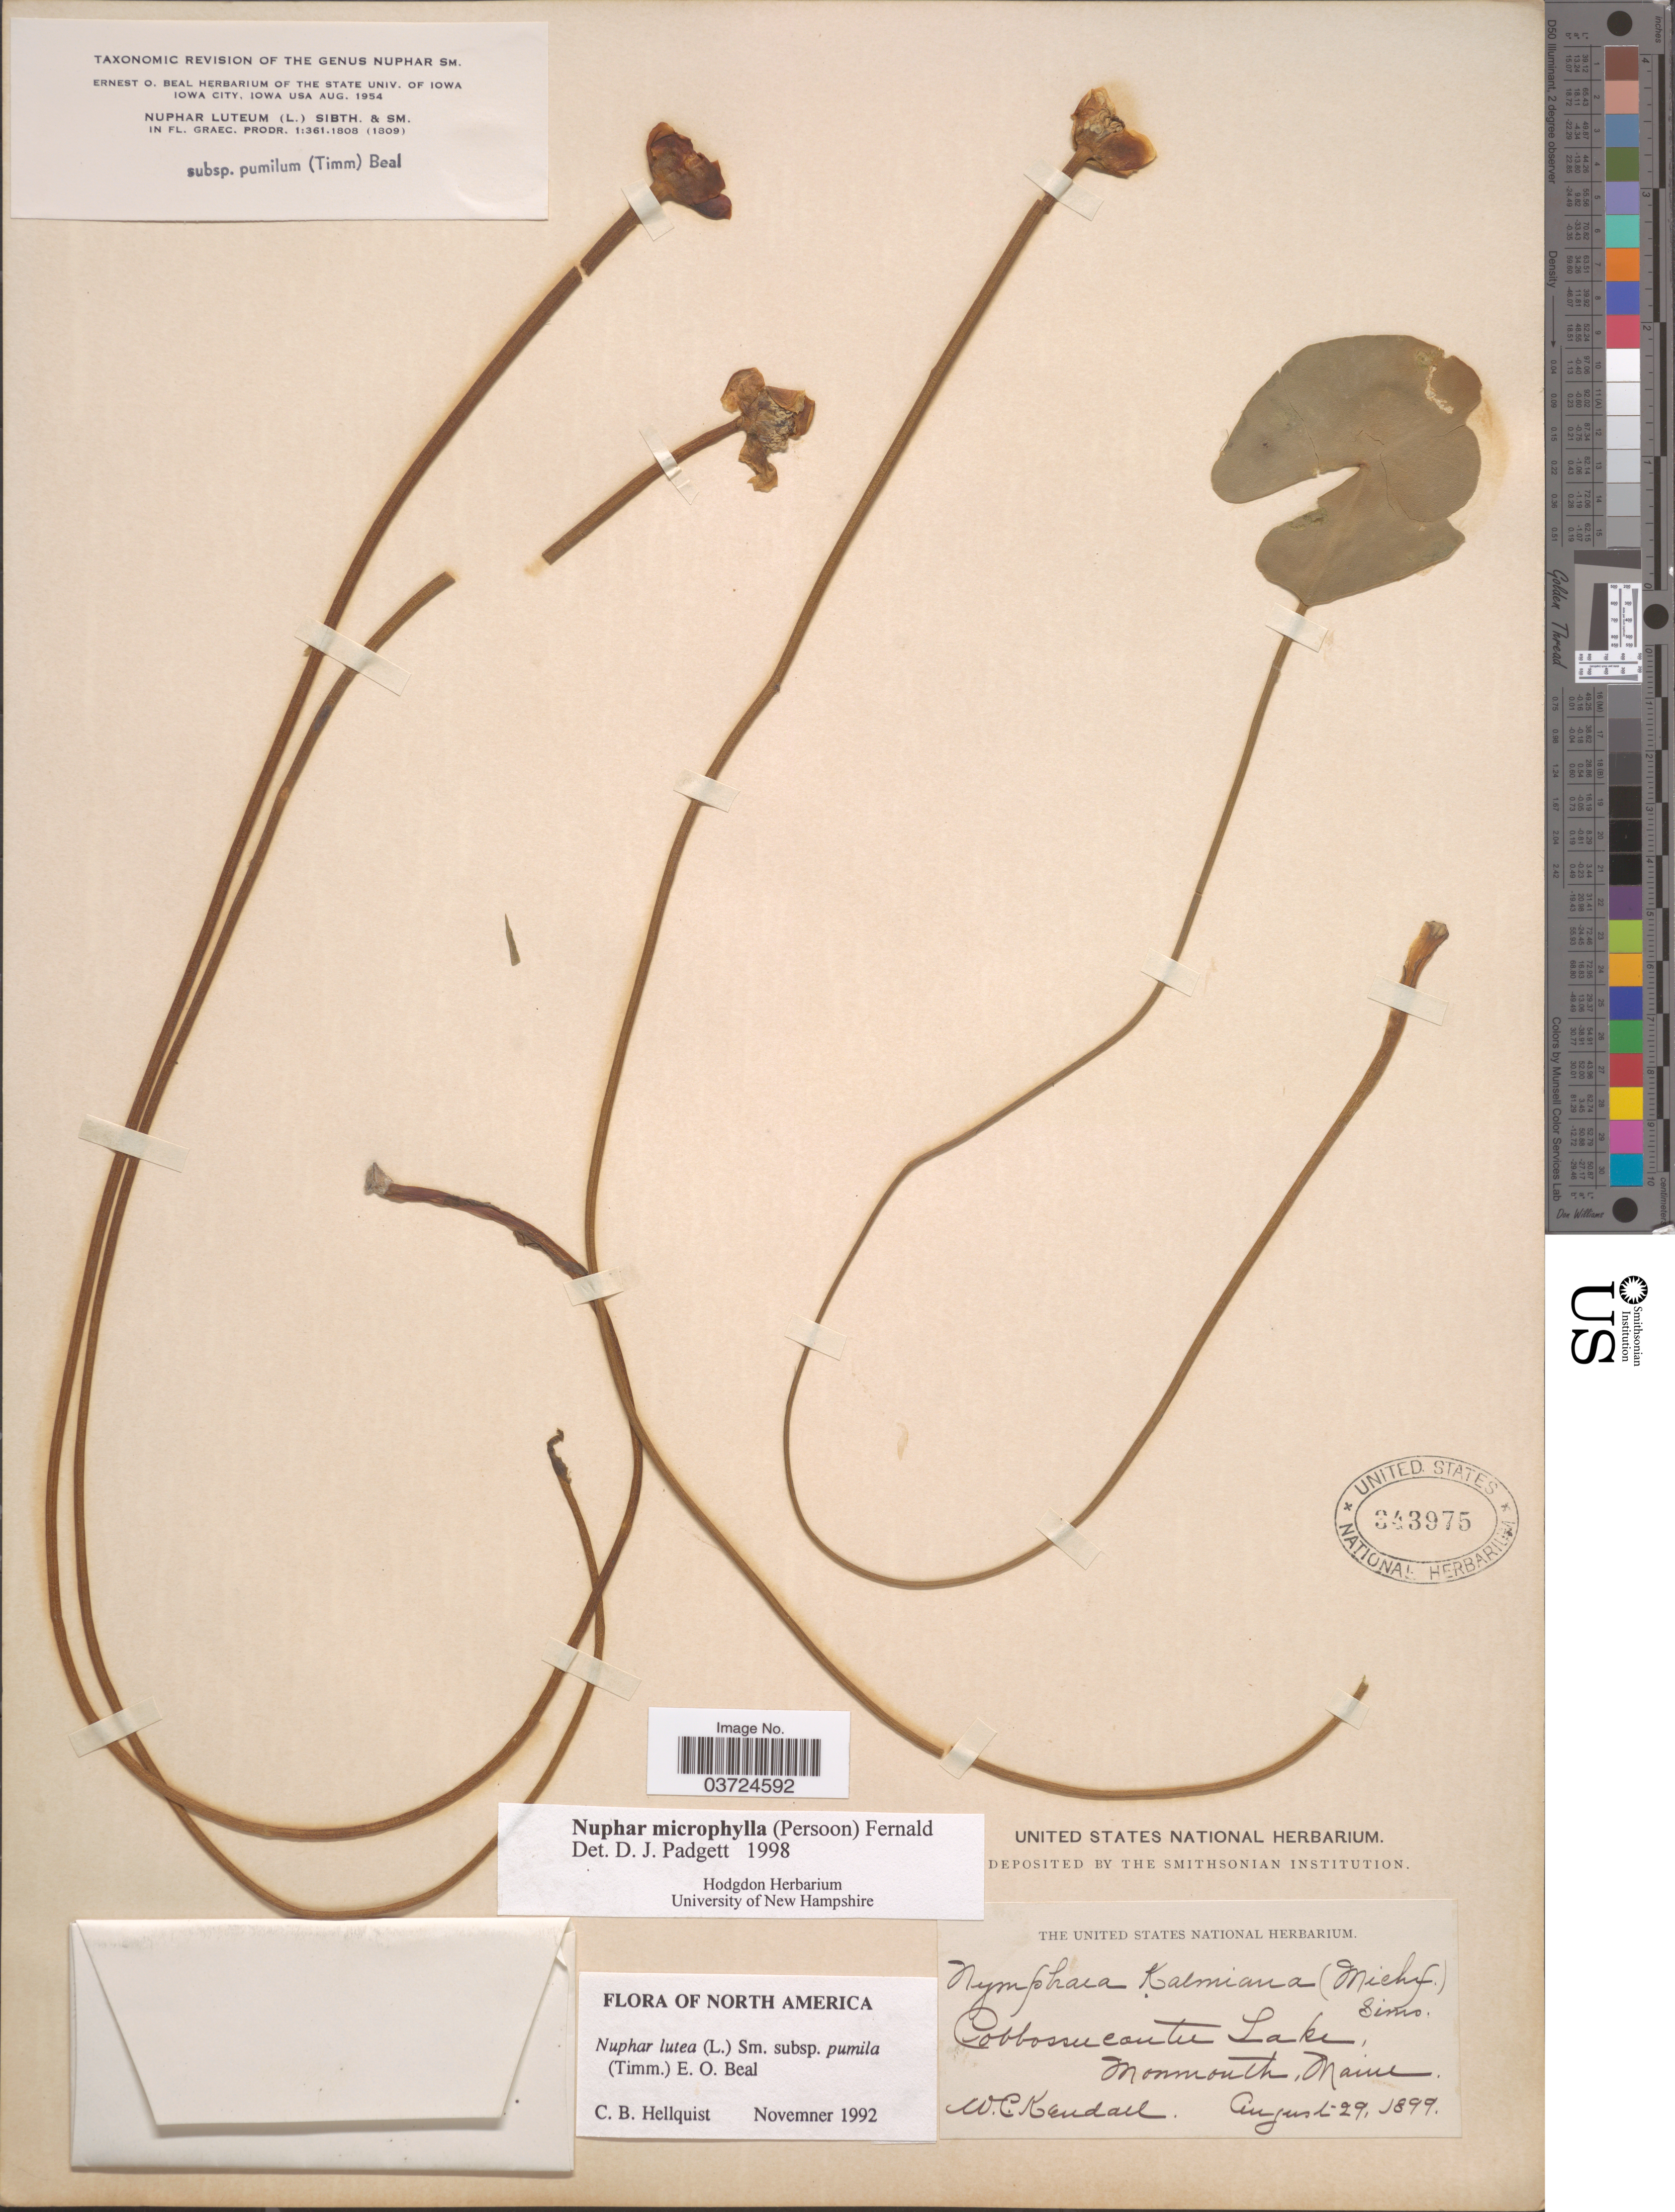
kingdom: Plantae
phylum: Tracheophyta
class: Magnoliopsida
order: Nymphaeales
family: Nymphaeaceae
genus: Nuphar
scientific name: Nuphar microphylla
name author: (Pers.) Fernald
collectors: W. Kendall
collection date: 1899-08-29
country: United States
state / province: Maine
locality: Cobbosseecontee Lake, Monmouth.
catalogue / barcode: US 343975